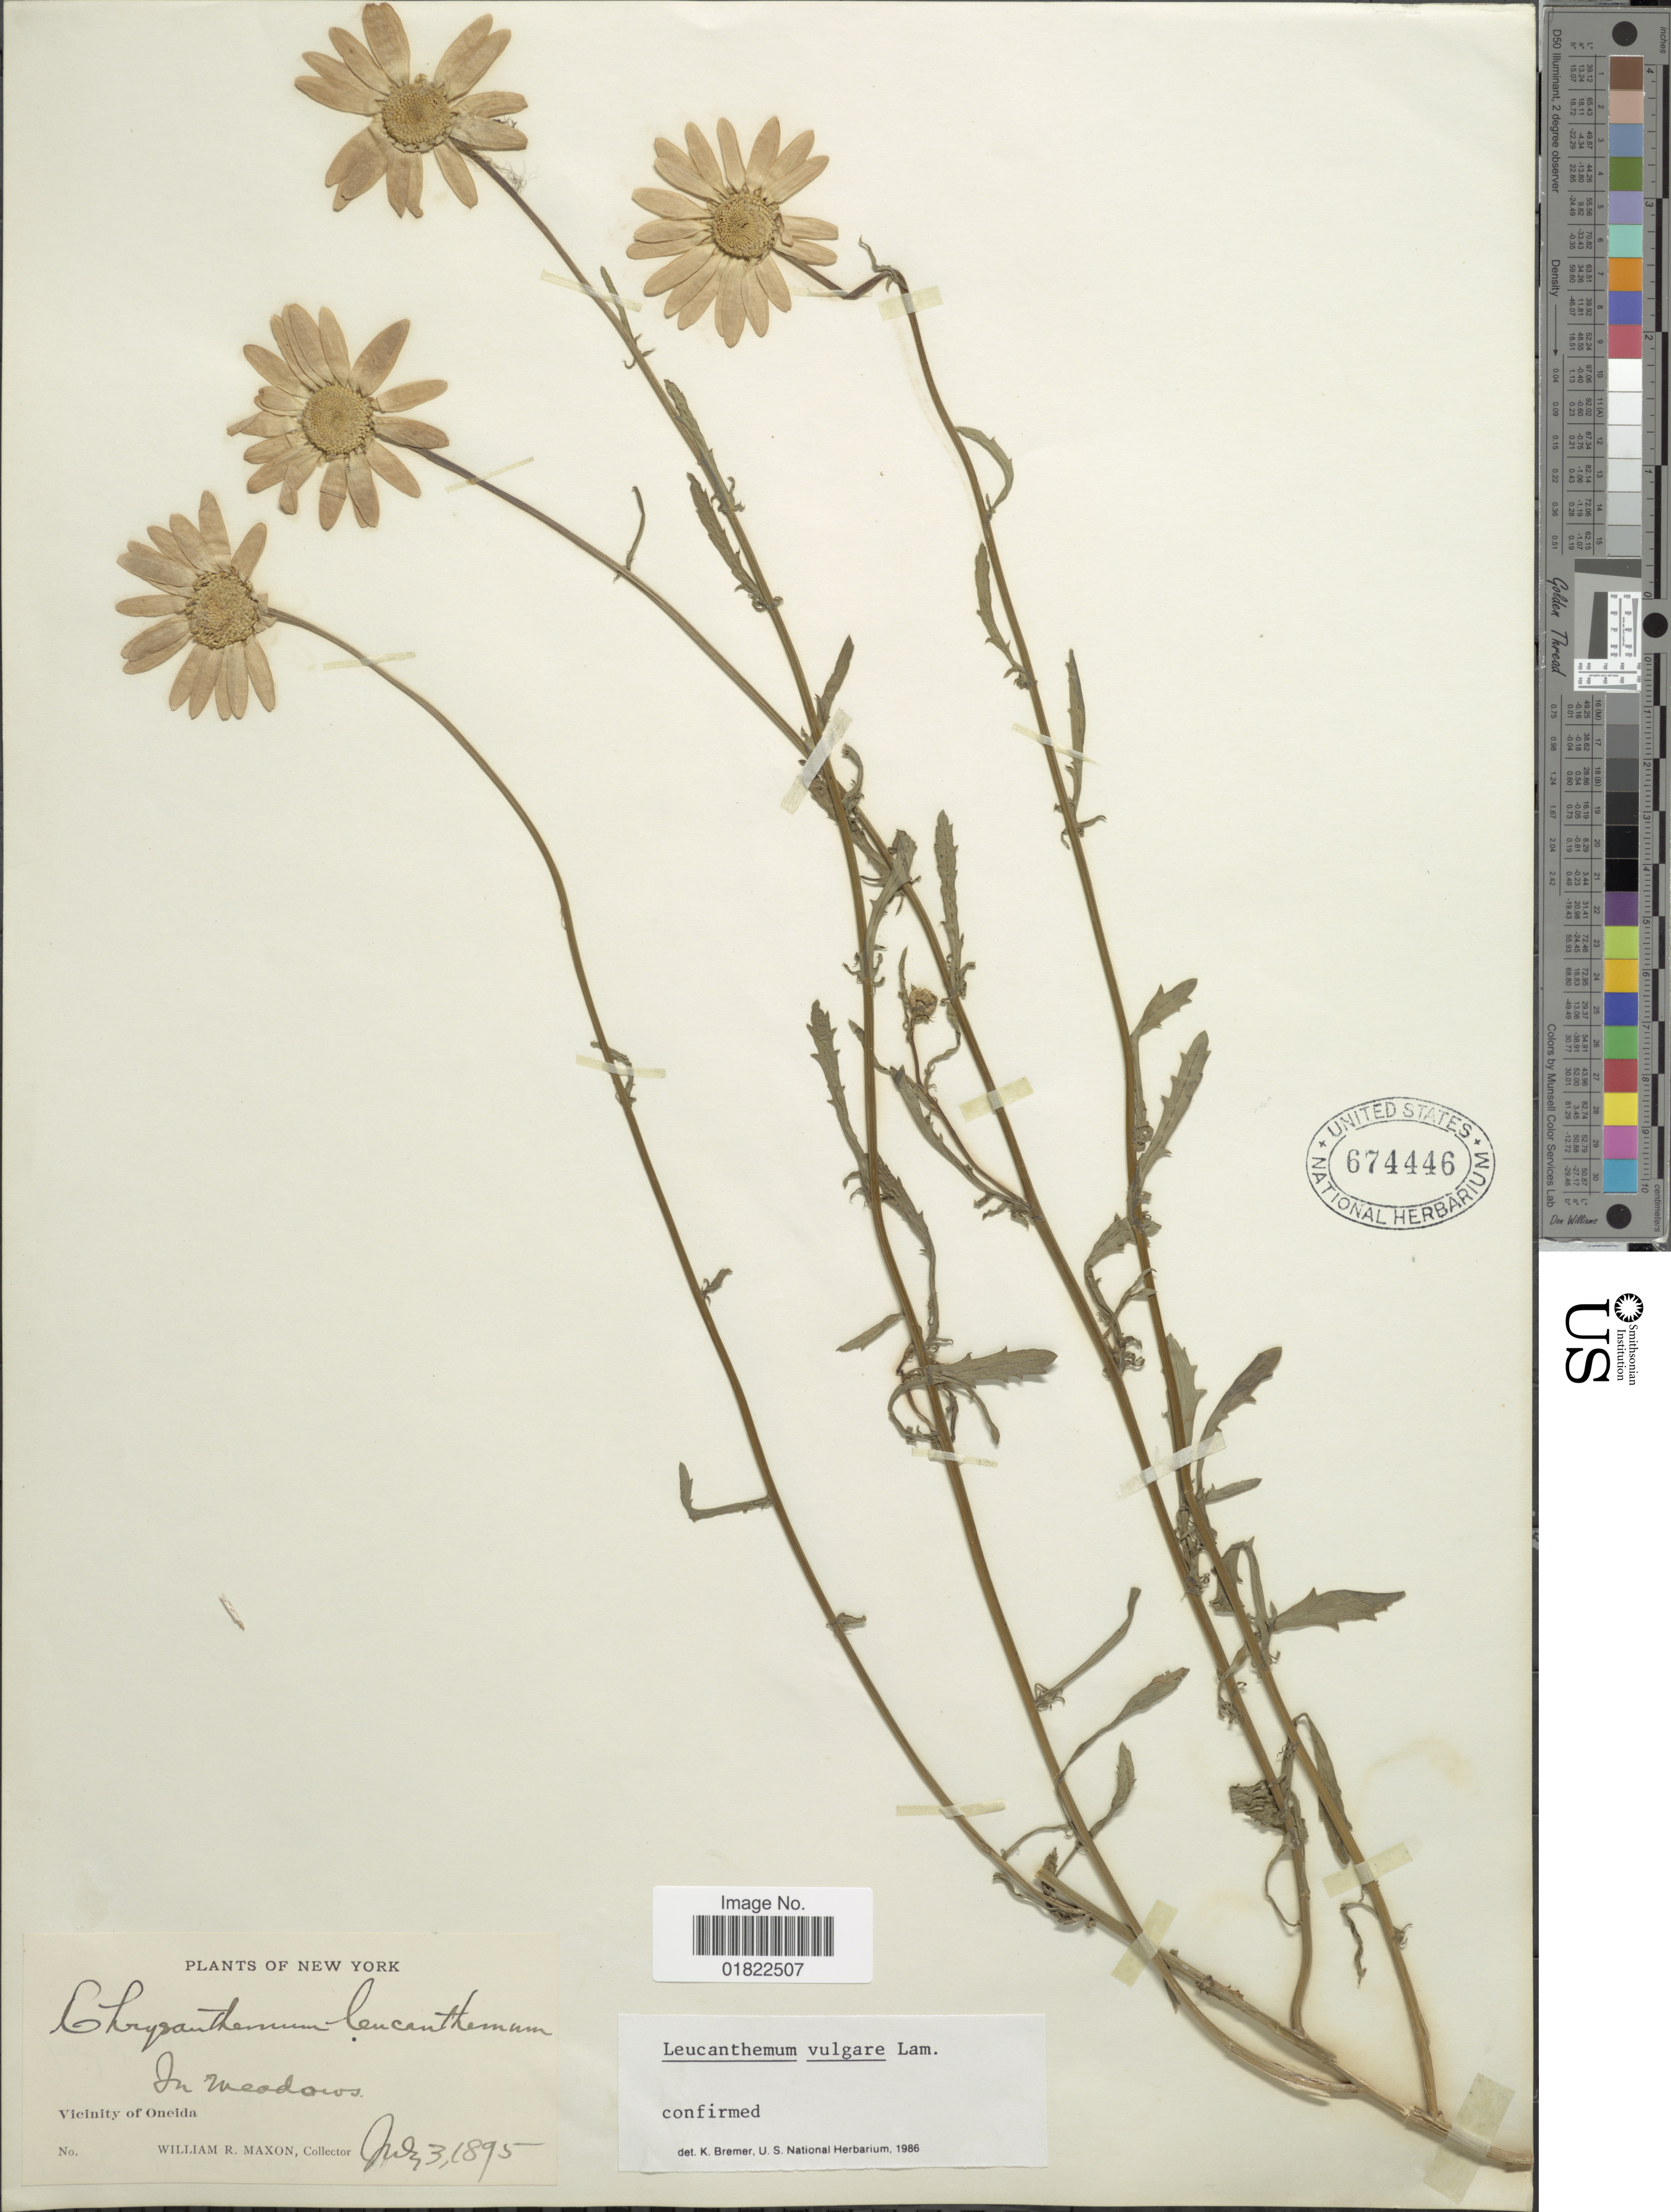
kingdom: Plantae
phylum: Tracheophyta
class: Magnoliopsida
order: Asterales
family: Asteraceae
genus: Leucanthemum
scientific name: Leucanthemum vulgare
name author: Lam.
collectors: W. R. Maxon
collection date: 1895-07-03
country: United States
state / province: New York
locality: In meadows, Vicinity of Oneida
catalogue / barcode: US 674446